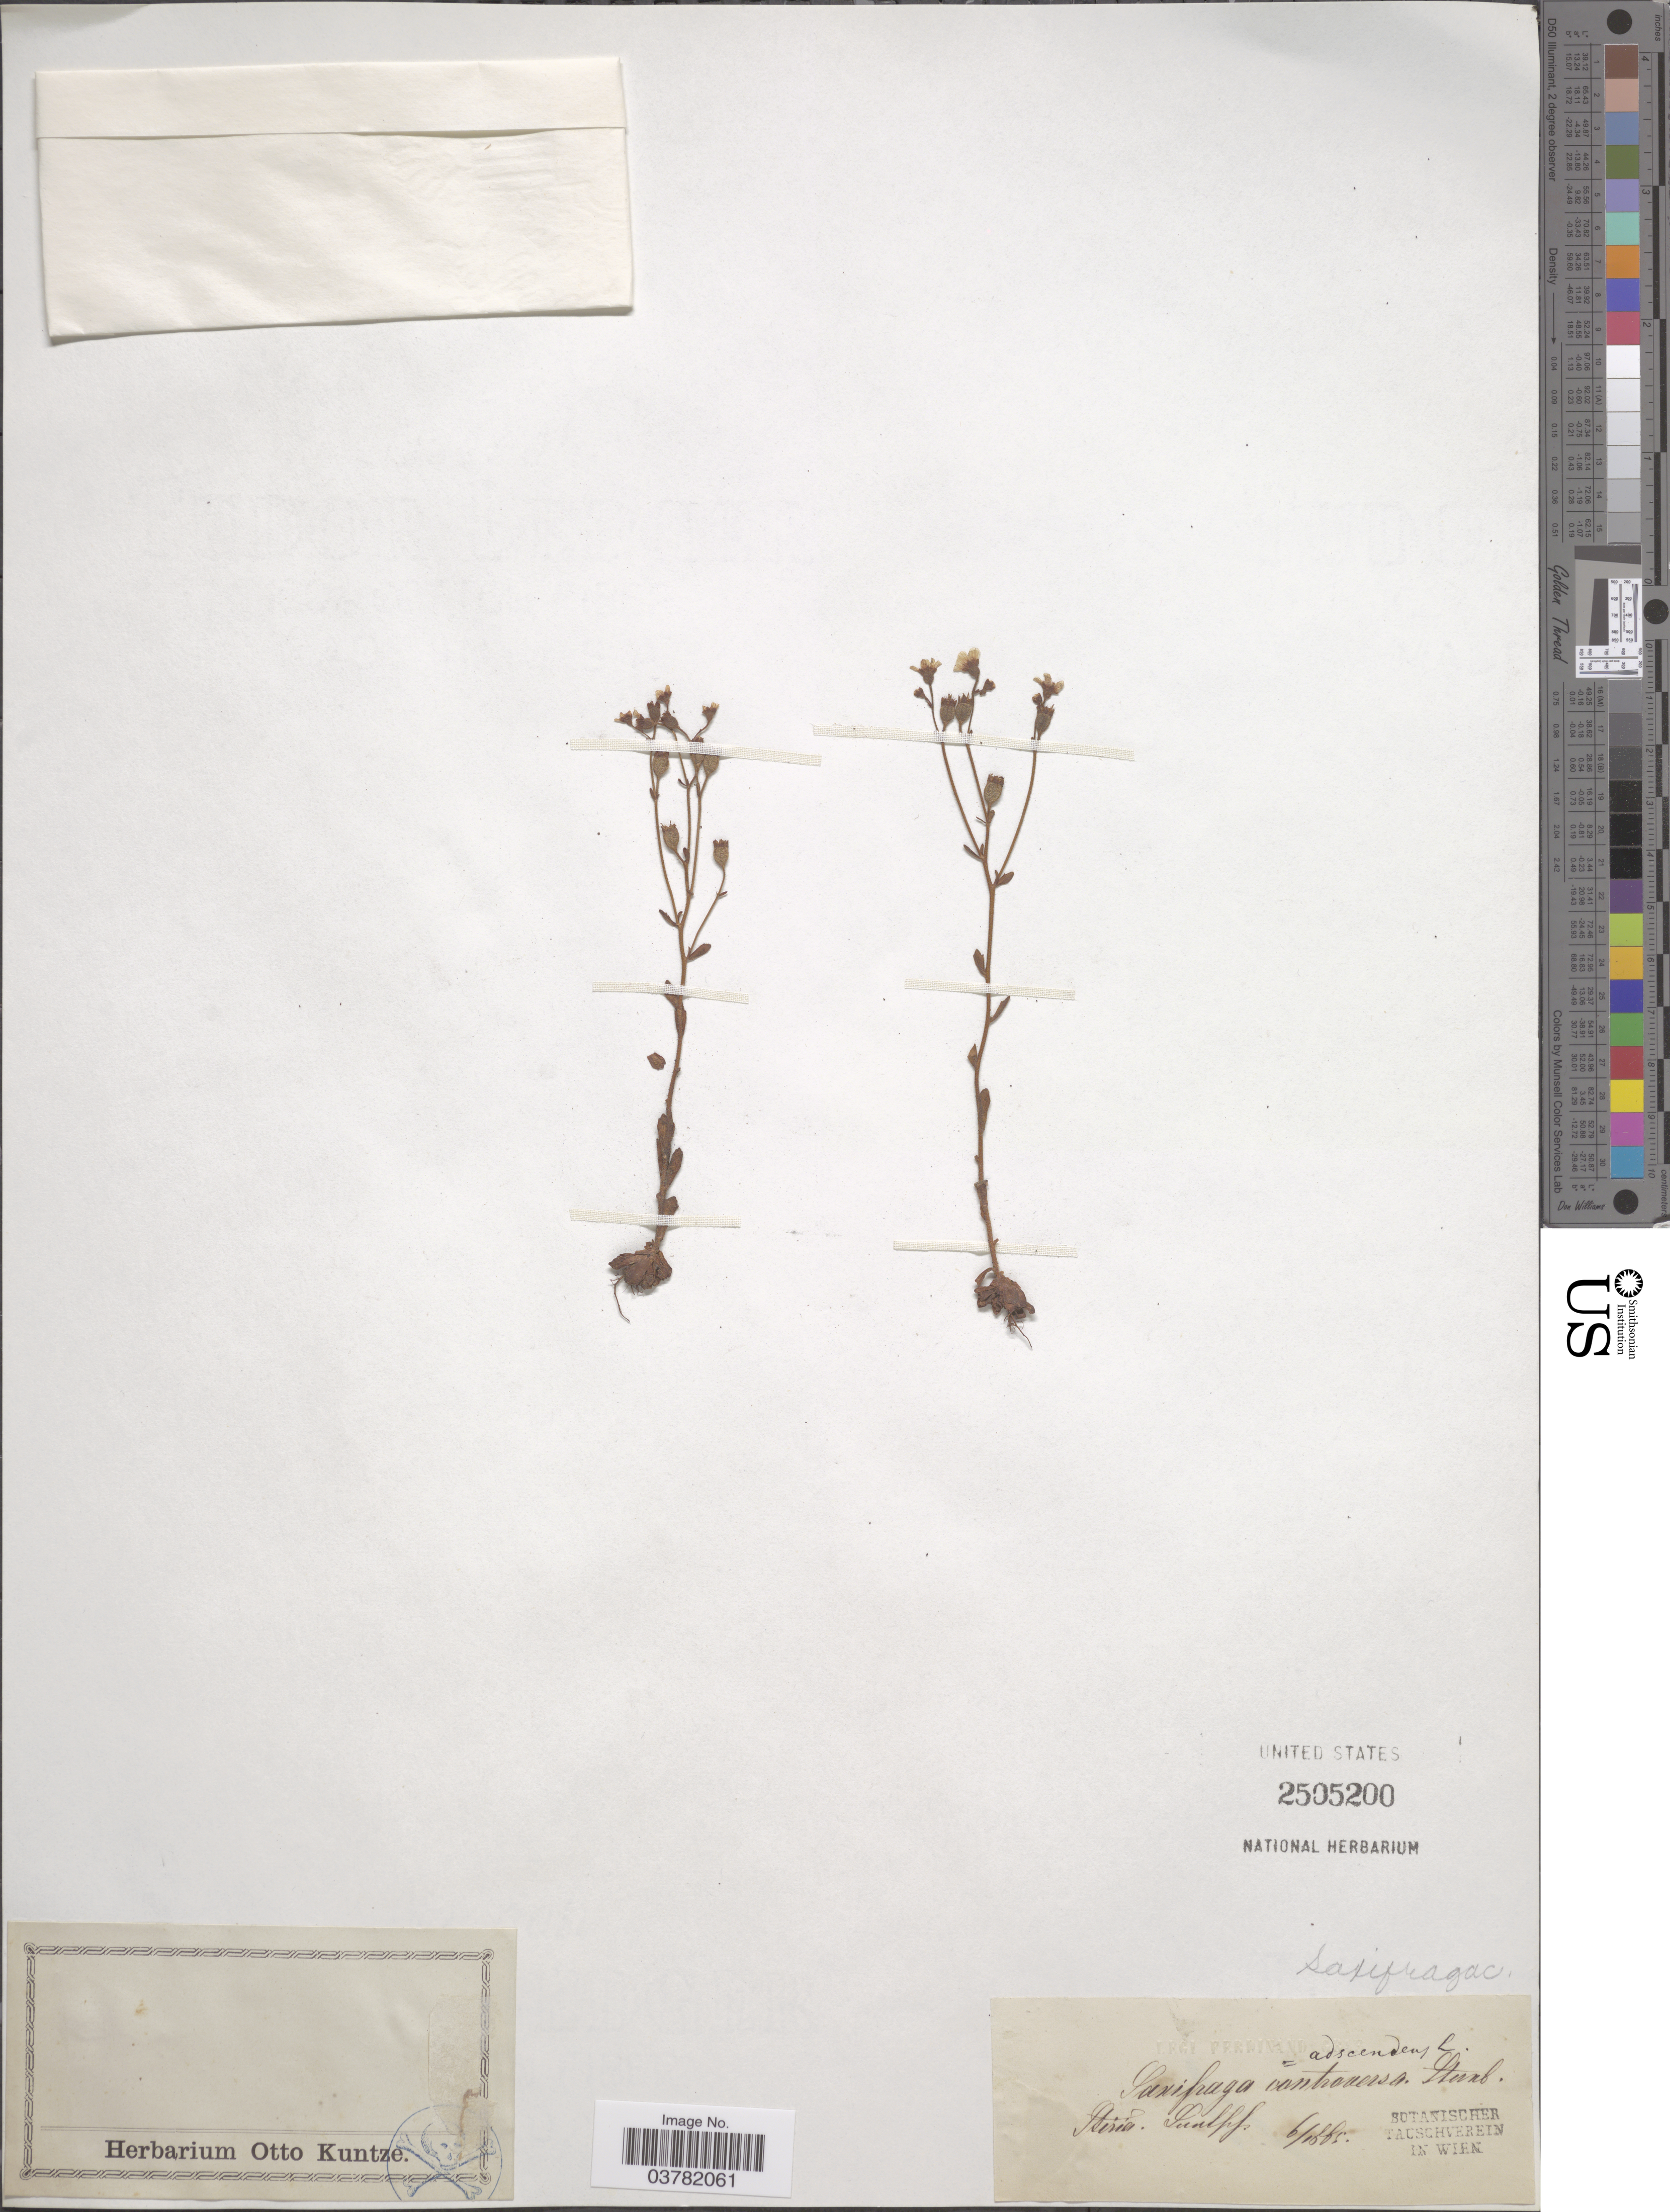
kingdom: Plantae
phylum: Tracheophyta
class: Magnoliopsida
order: Saxifragales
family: Saxifragaceae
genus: Saxifraga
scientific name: Saxifraga adscendens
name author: L.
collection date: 1865-06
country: Austria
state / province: Wien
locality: Stiria.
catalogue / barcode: US 2505200